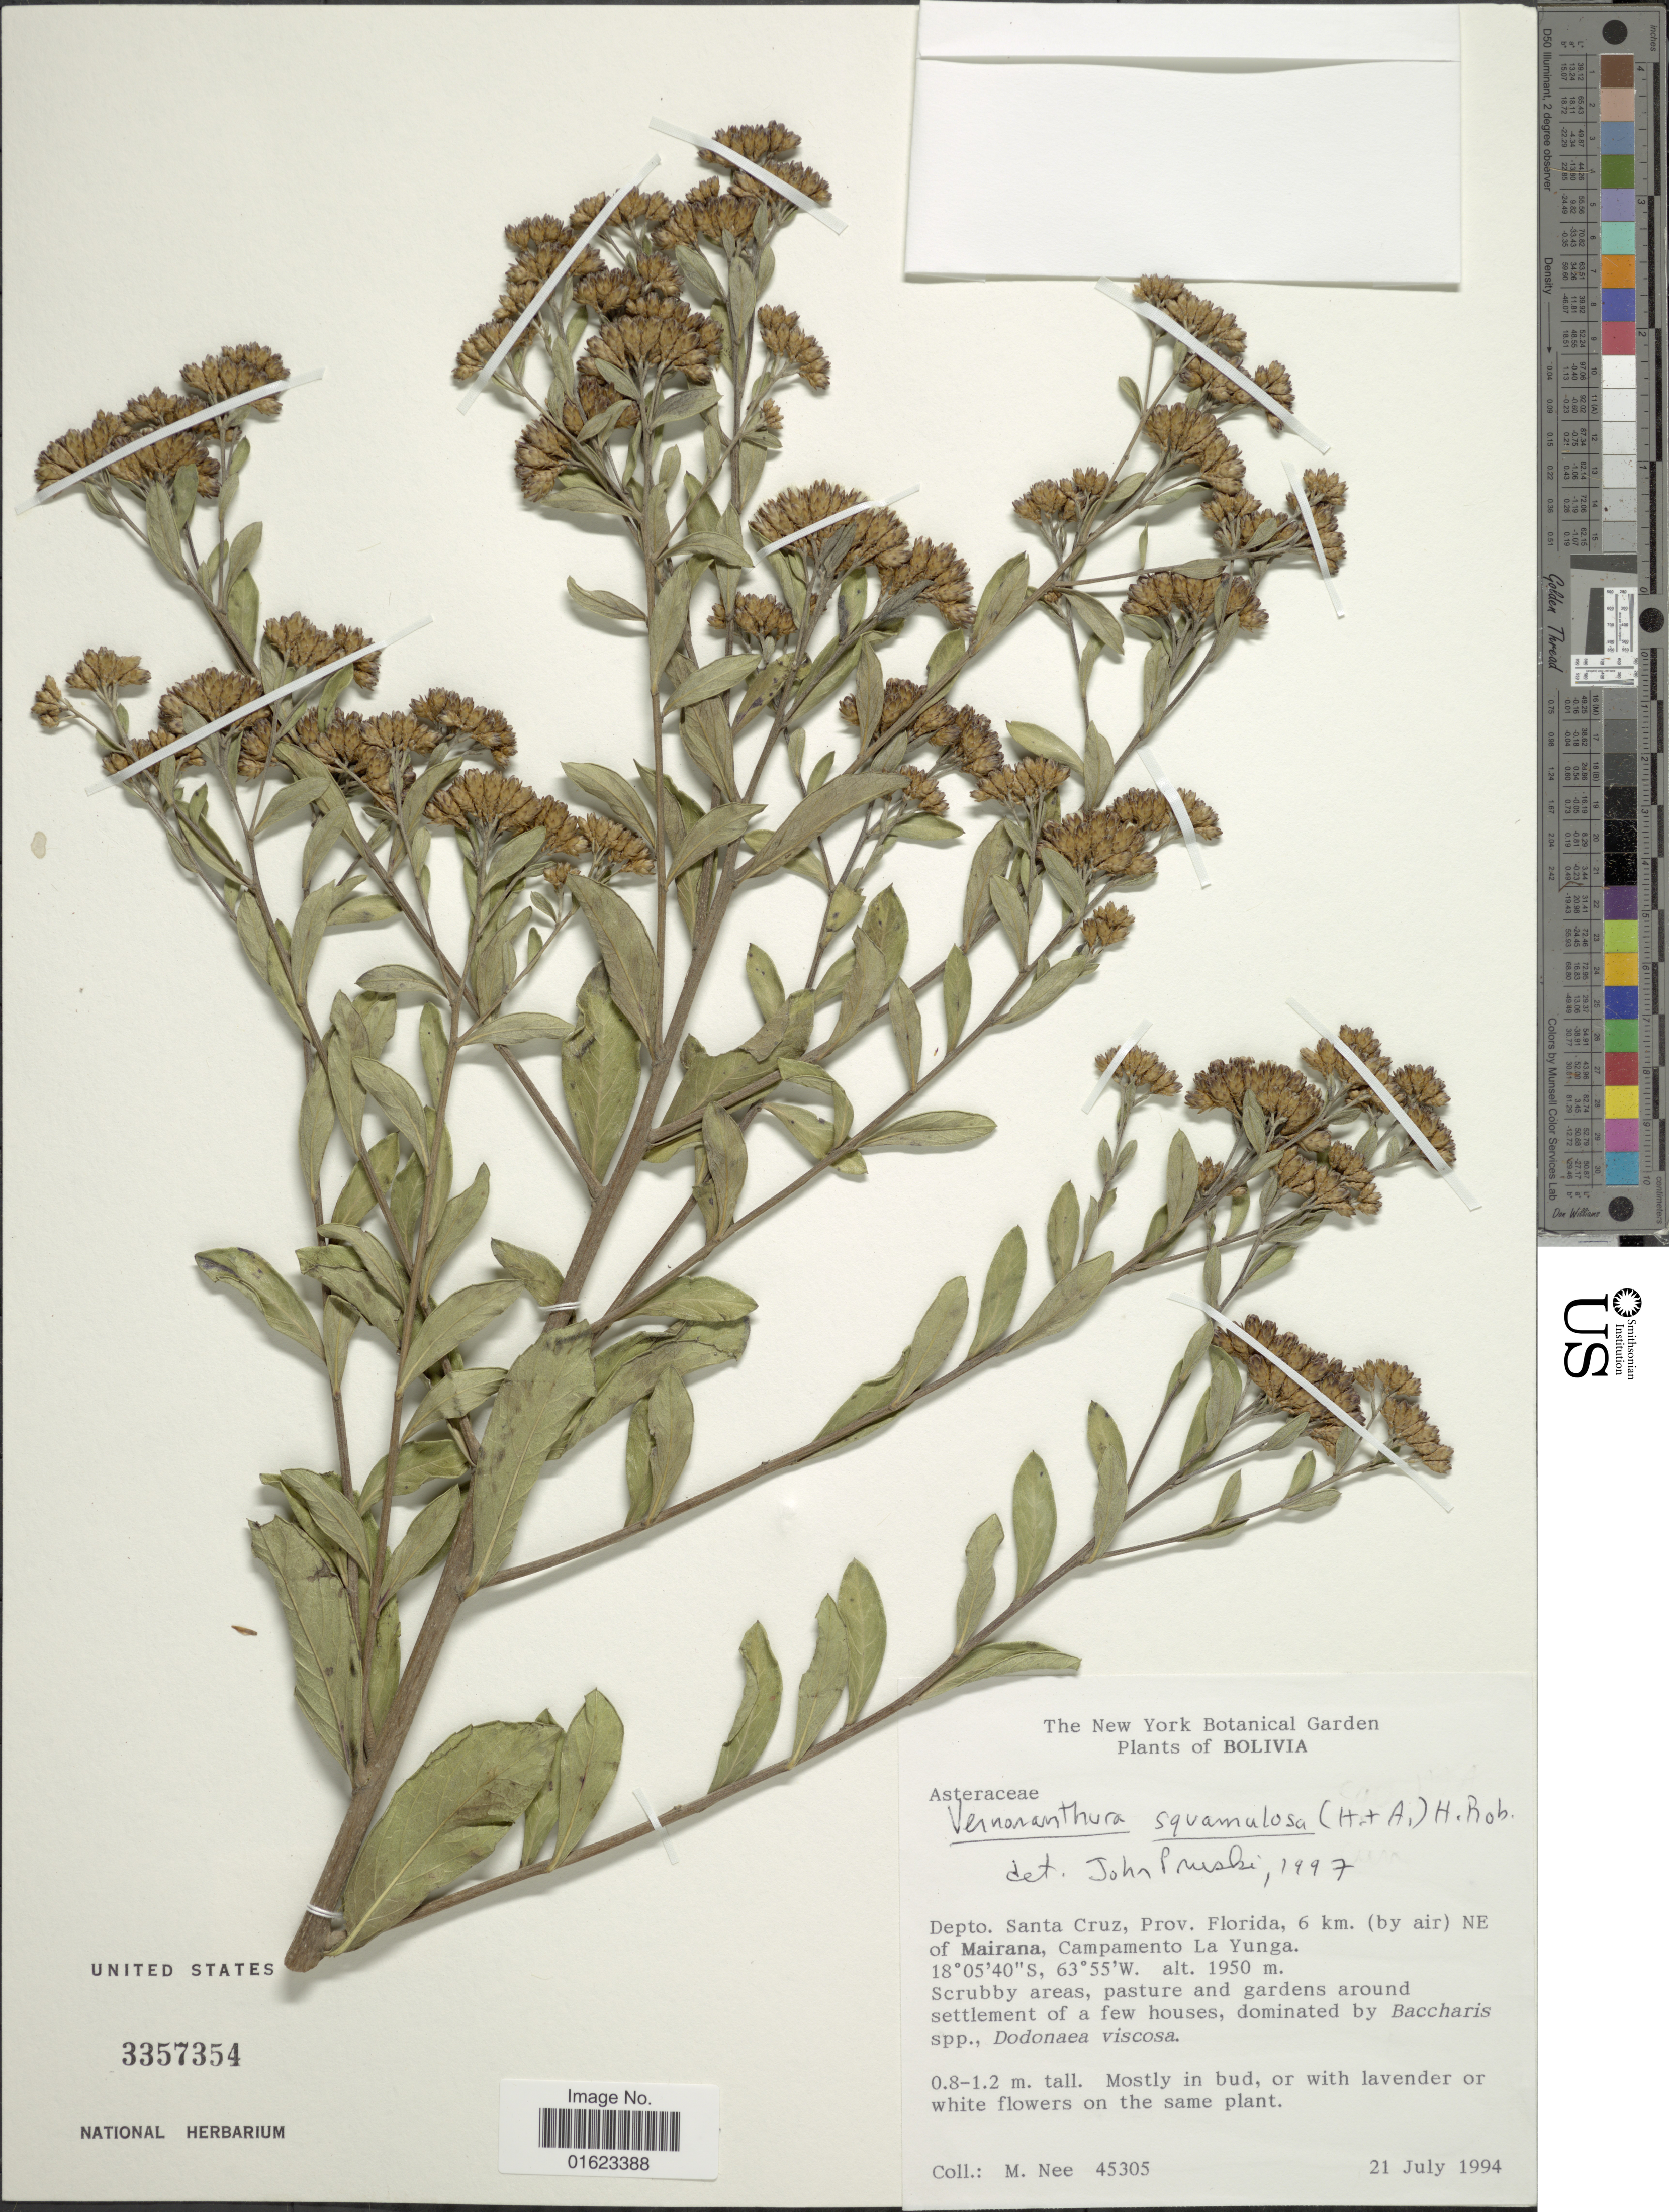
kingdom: Plantae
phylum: Tracheophyta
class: Magnoliopsida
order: Asterales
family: Asteraceae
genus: Vernonanthura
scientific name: Vernonanthura squamulosa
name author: (Hook. & Arn.) H. Rob.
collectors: M. Nee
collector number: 45305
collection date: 1994-07-21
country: Bolivia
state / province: Santa Cruz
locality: Depto. Santa Cruz, Prov. Florida, 6 km. (by air) NE of Mairana, Campamento La Yunga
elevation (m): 1950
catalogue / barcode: US 3357354